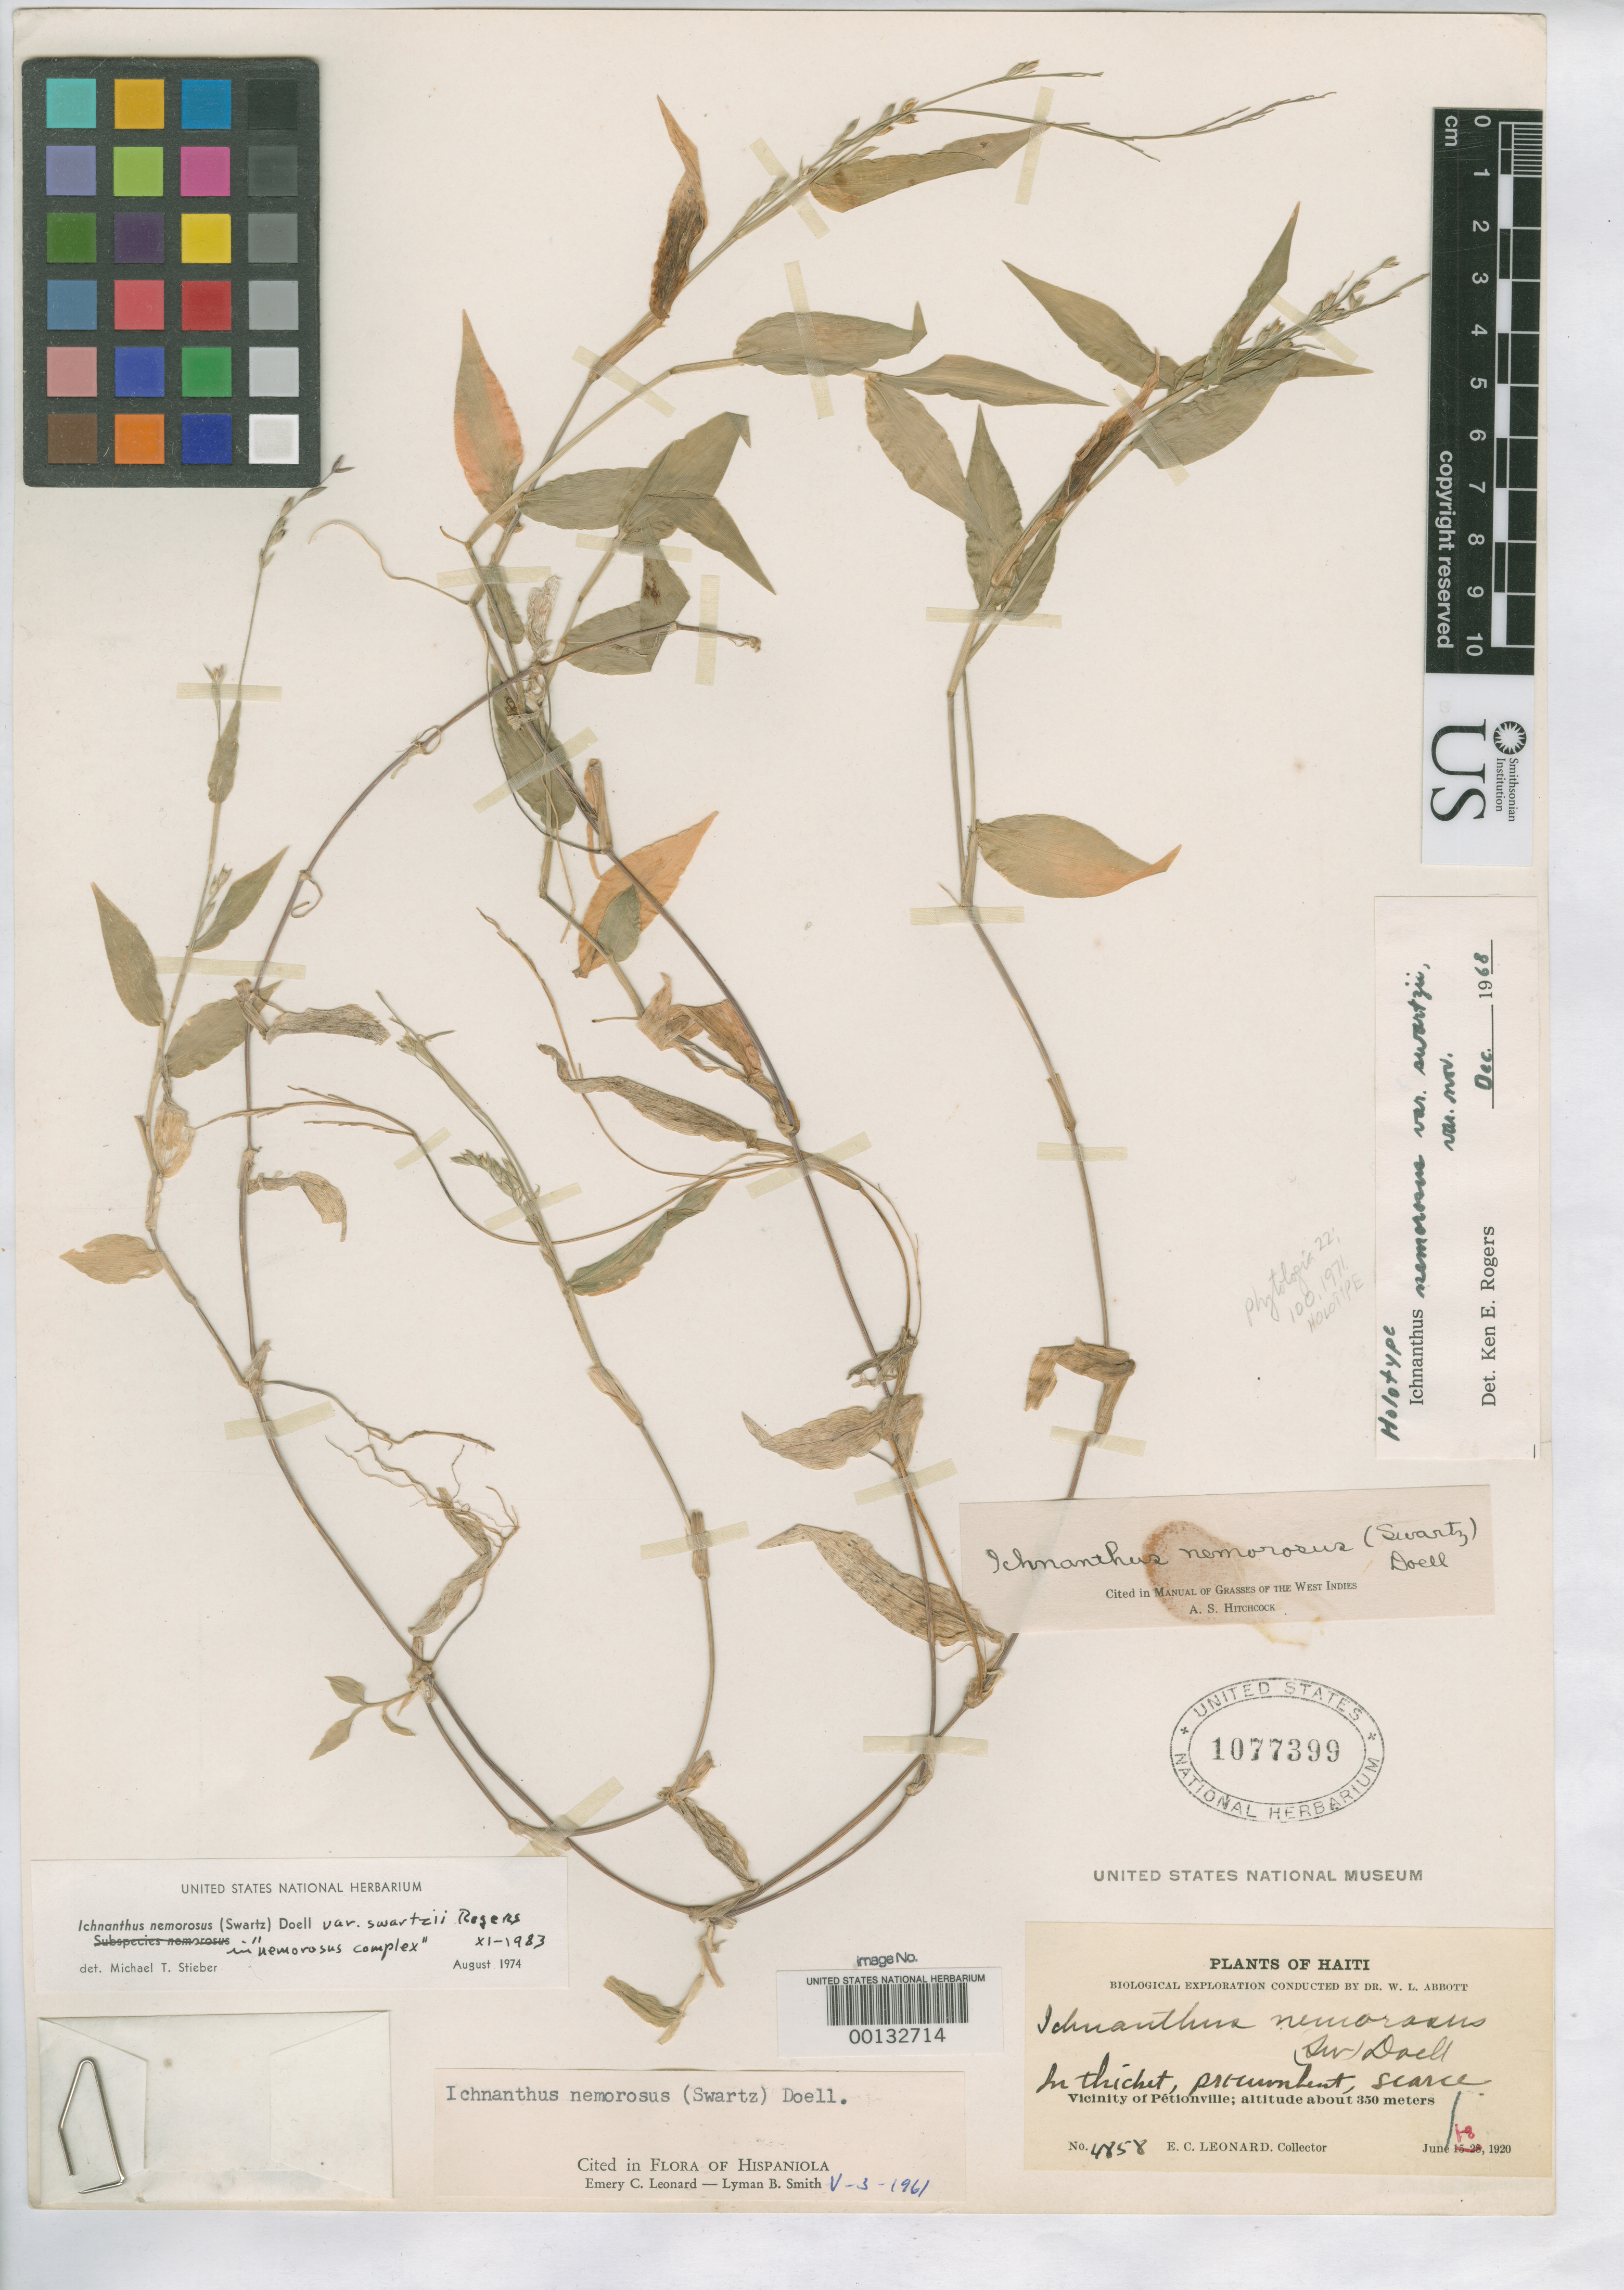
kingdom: Plantae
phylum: Tracheophyta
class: Liliopsida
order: Poales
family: Poaceae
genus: Ichnanthus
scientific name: Ichnanthus nemorosus var. swartzii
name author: K.E. Rogers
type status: Holotype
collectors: E. C. Leonard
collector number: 4858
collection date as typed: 06 Jun 1926 to 08 Jun 1926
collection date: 1926-06-06/1926-06-08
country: Haiti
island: Hispaniola Island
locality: Petionville vicinity.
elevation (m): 350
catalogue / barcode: US 1077399